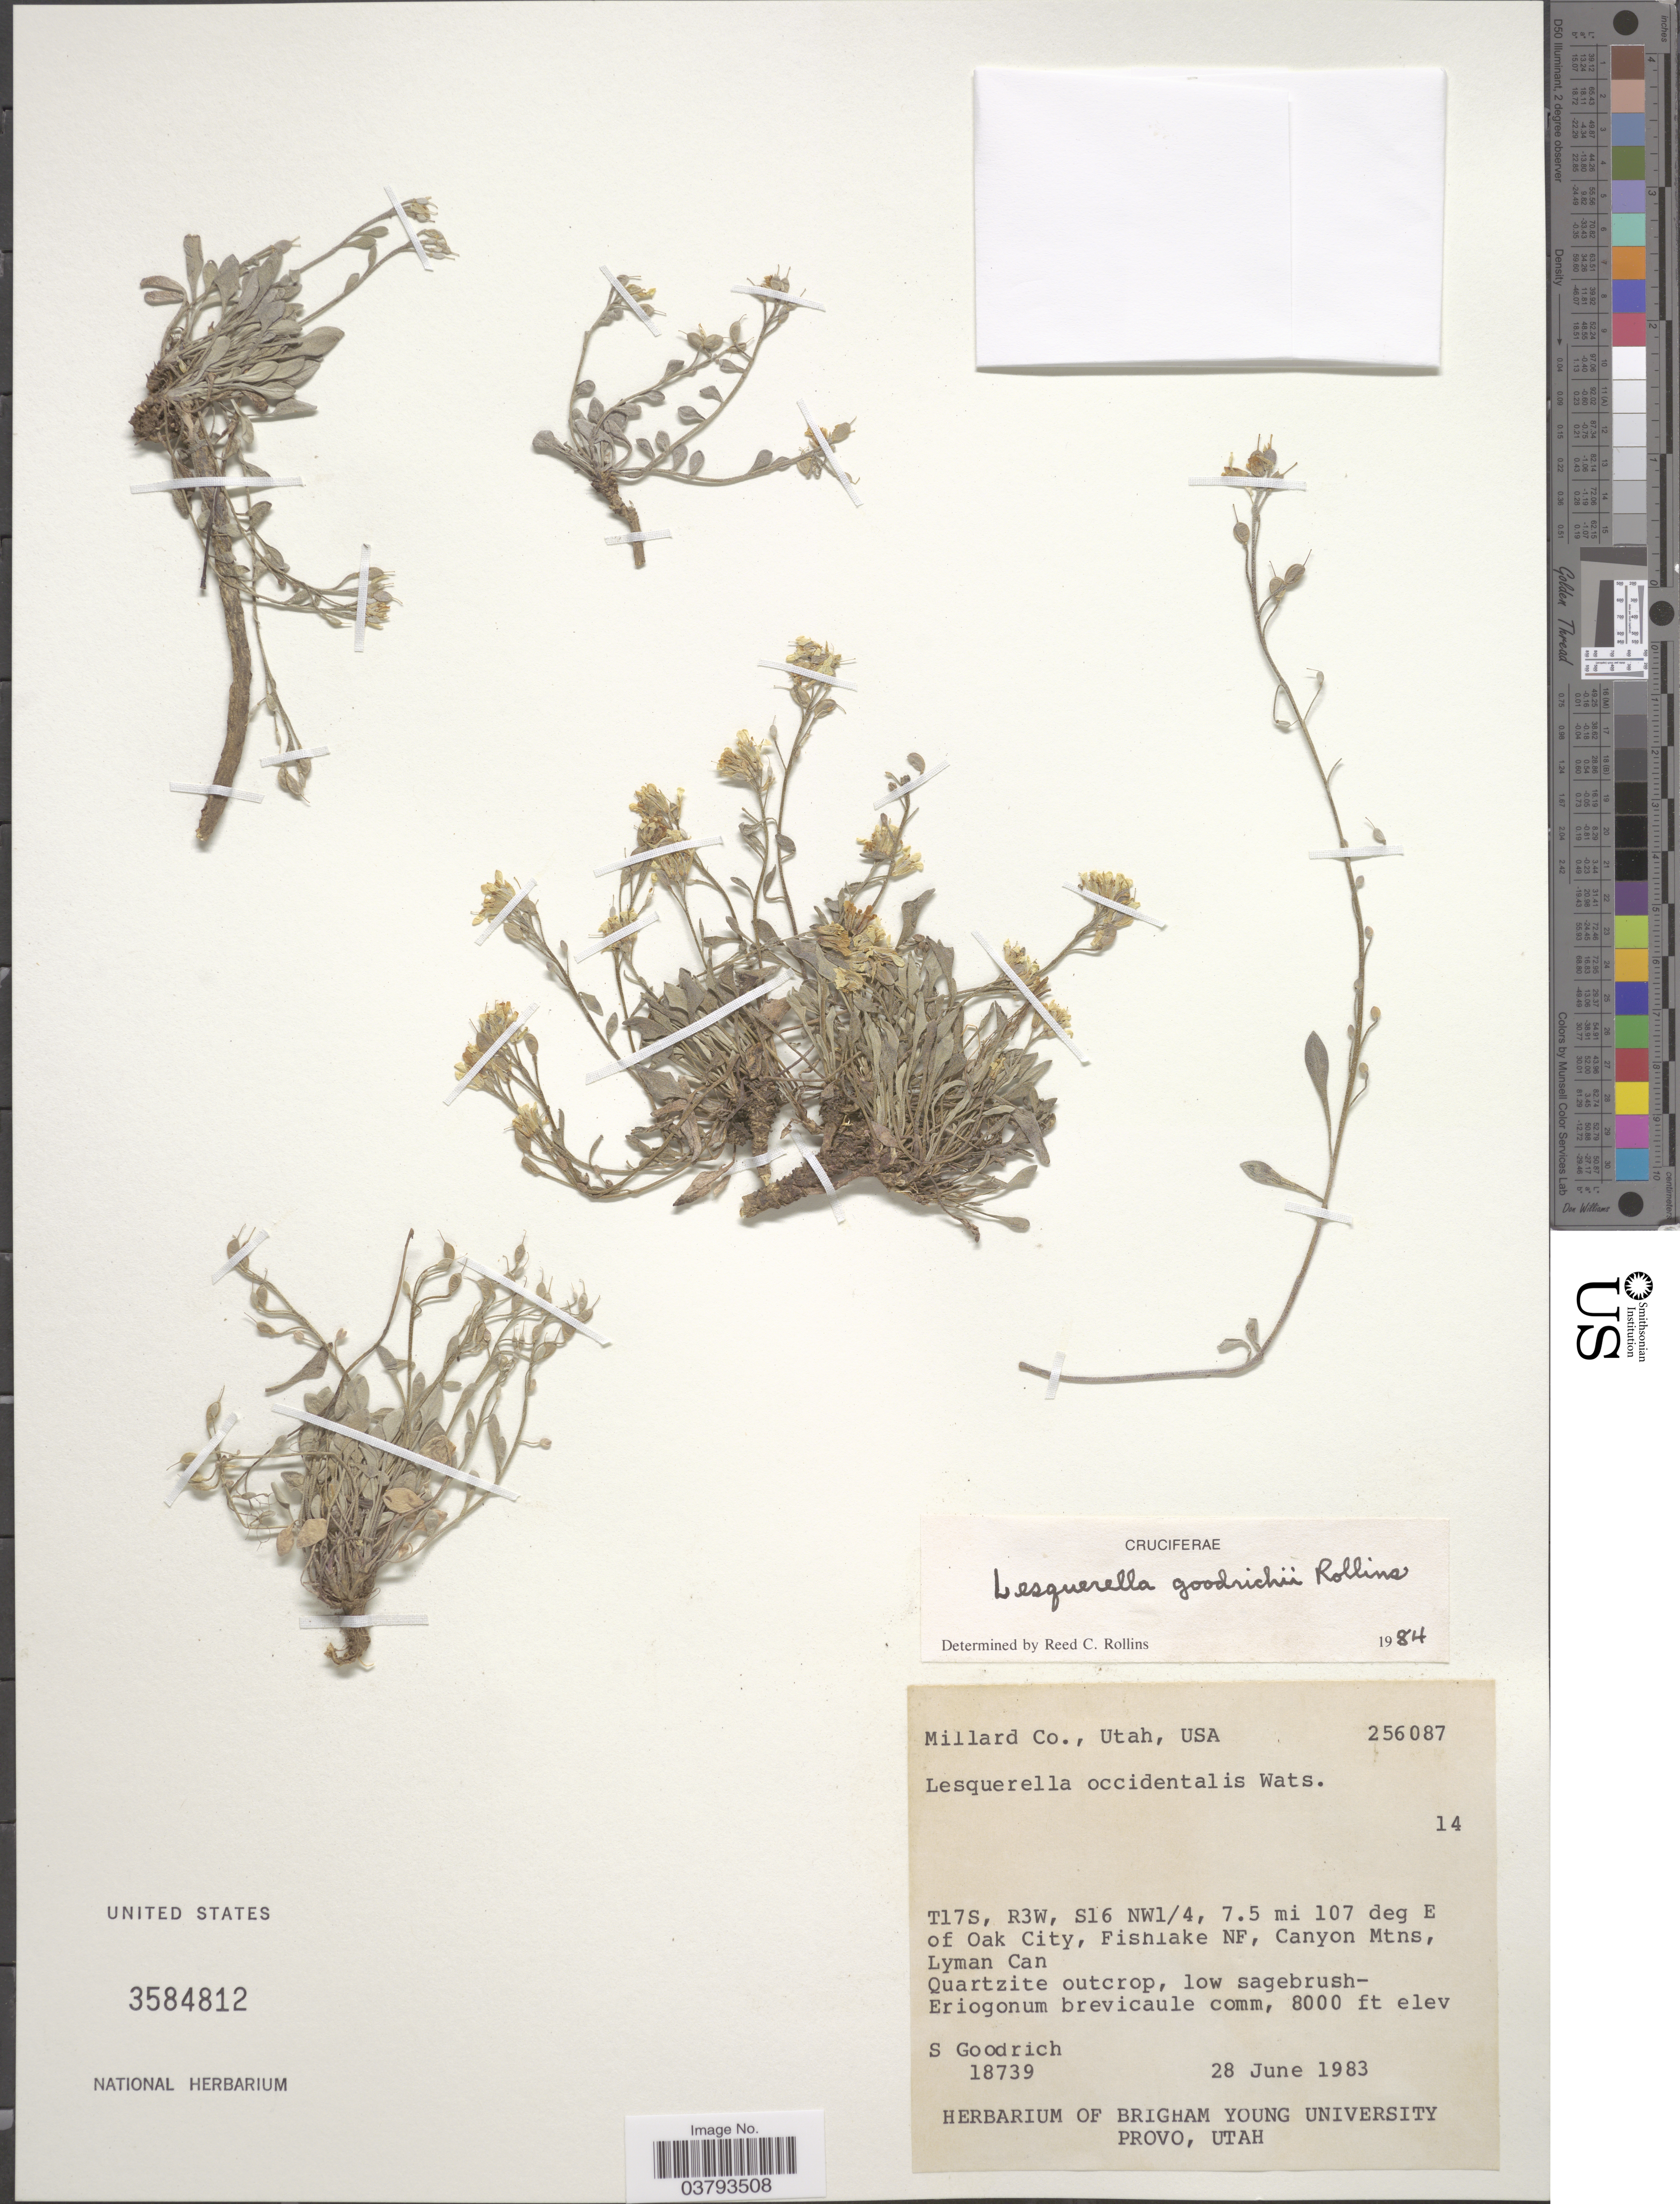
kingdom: Plantae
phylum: Tracheophyta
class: Magnoliopsida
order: Brassicales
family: Brassicaceae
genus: Lesquerella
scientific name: Lesquerella goodrichii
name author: Rollins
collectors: S. Goodrich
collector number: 18739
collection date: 1983-06-28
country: United States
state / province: Utah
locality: Millard Co. T17S, R3W, S16 NW¼, 7.5 mi 107 deg E of Oak City, Fishlake NF, Canyon Mtns, Lyman Can.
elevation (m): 2438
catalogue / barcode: US 3584812